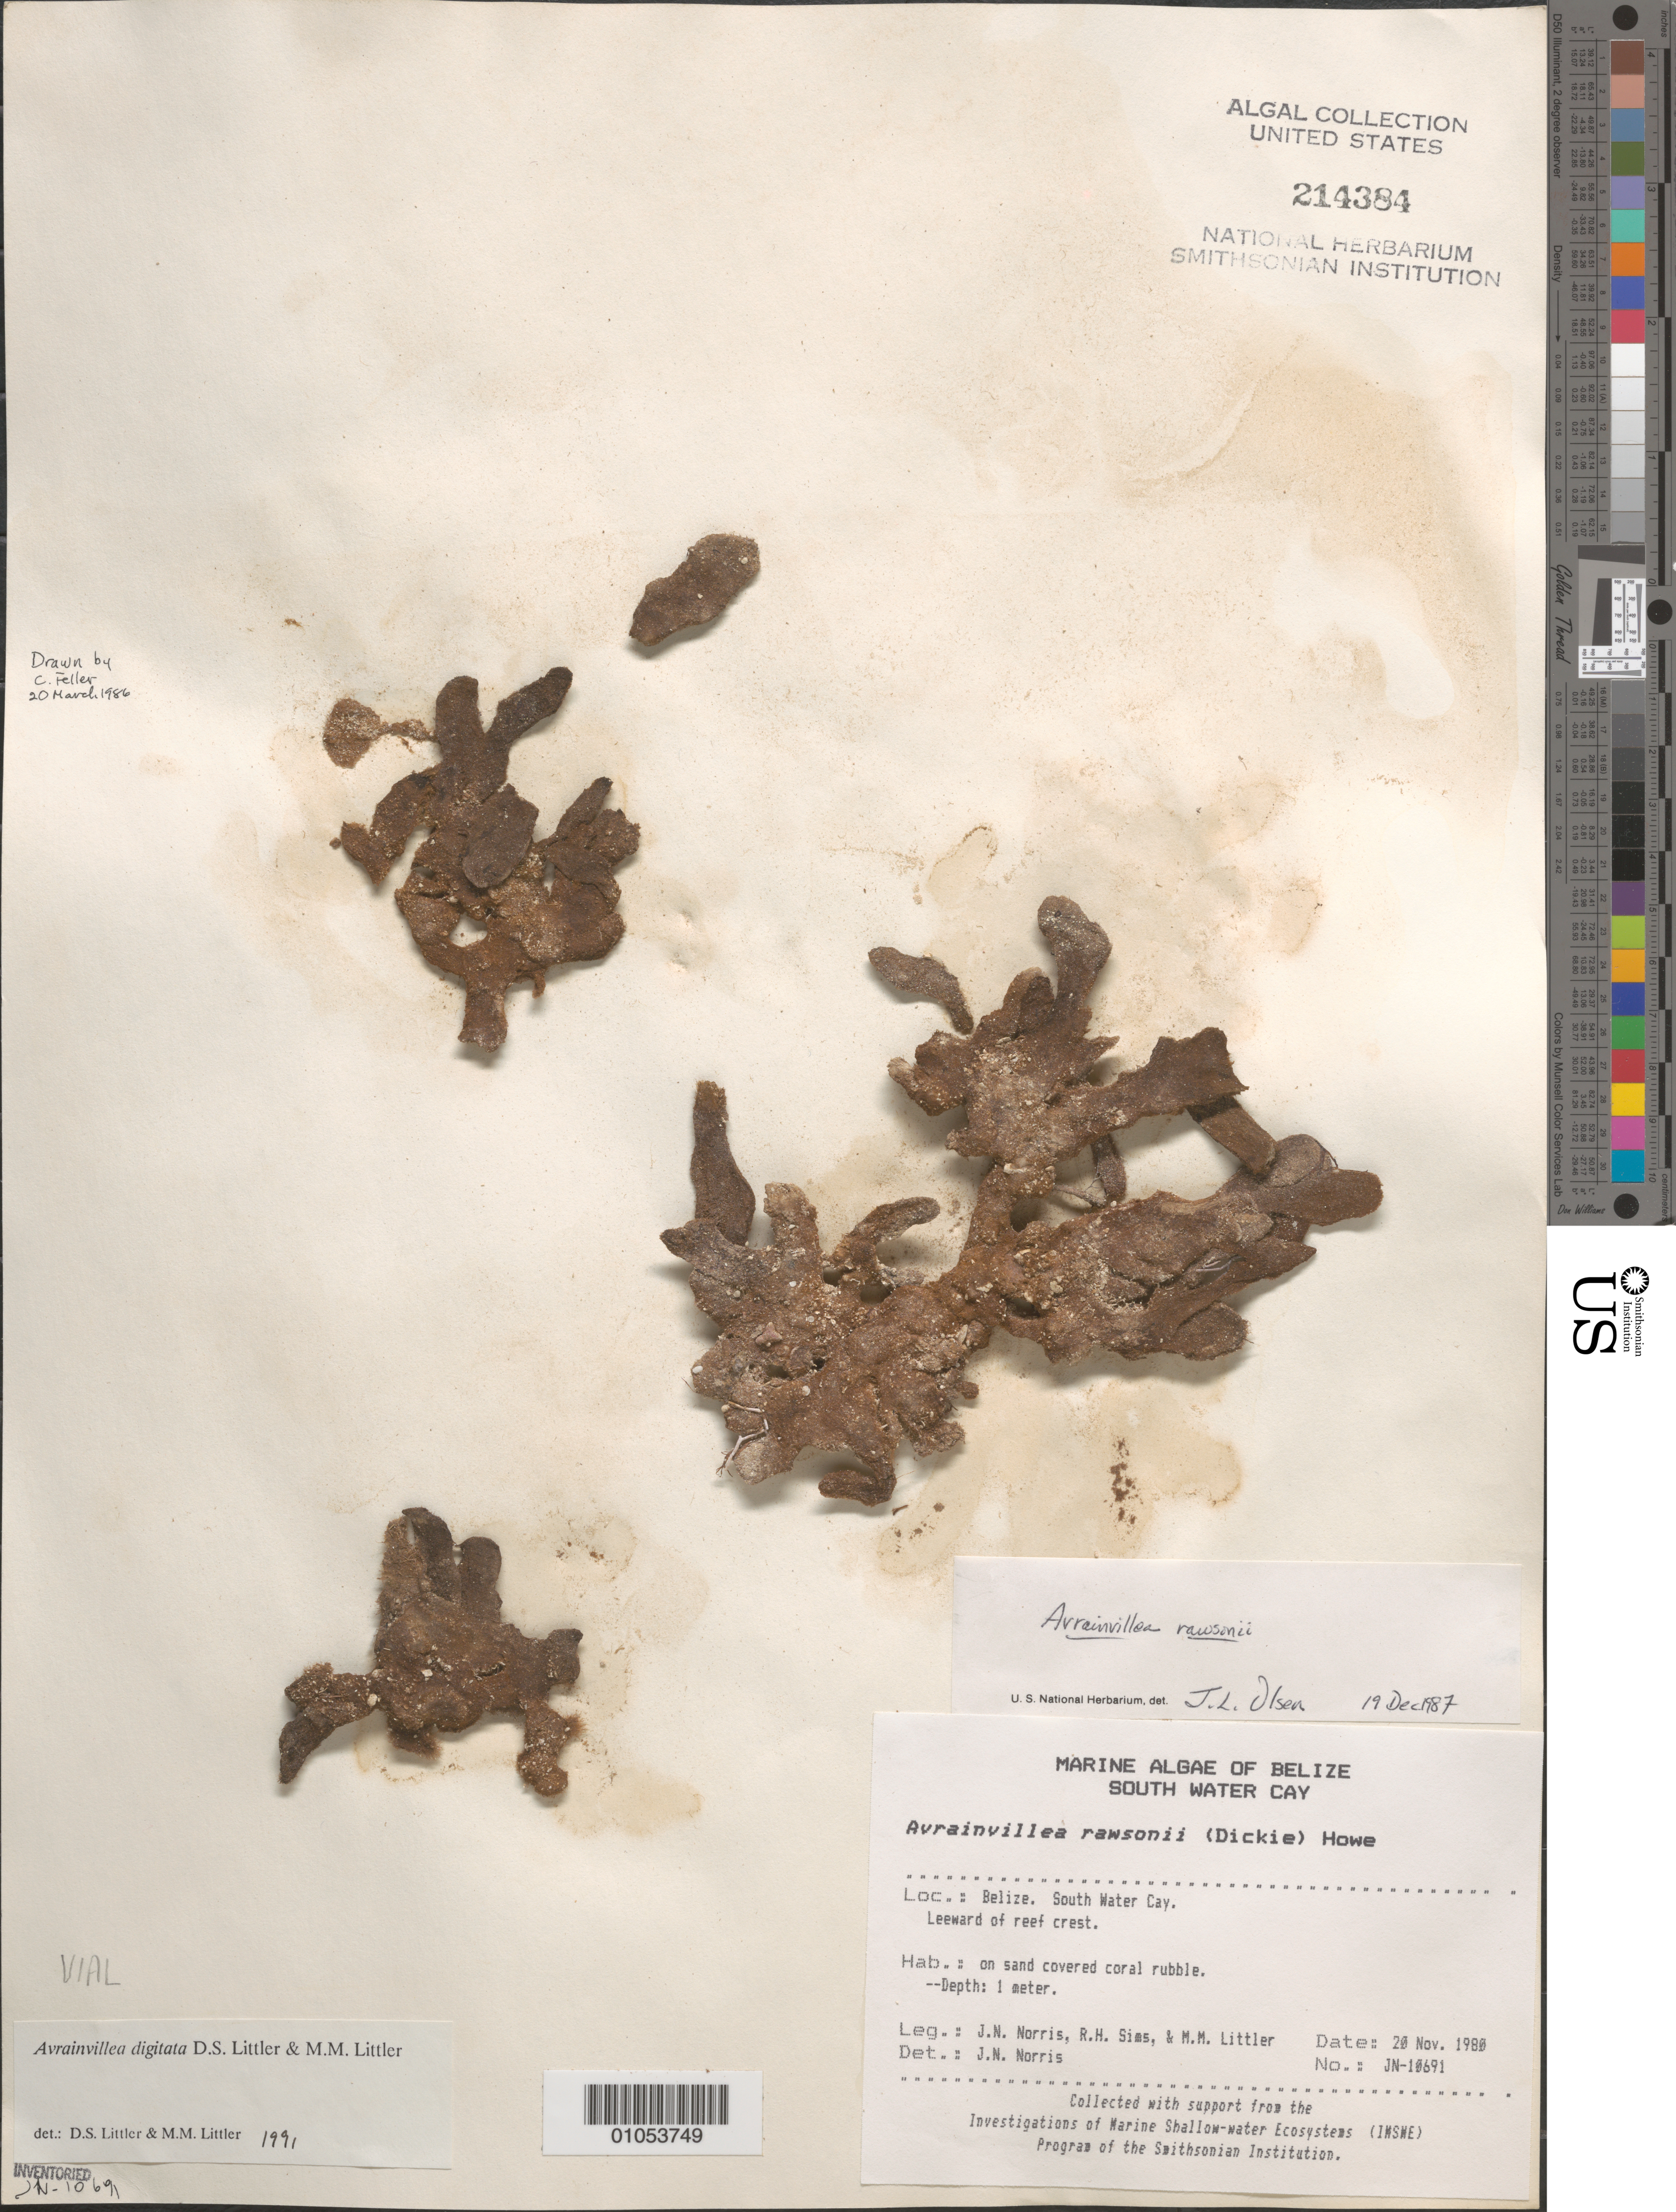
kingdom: Plantae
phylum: Chlorophyta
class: Ulvophyceae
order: Bryopsidales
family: Dichotomosiphonaceae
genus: Avrainvillea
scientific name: Avrainvillea digitata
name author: D.S. Littler & Littler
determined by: Littler, D. S.; Littler, M. M.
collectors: J. N. Norris, R. H. Sims & M. M. Littler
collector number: JN-10691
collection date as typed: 20 Nov 1980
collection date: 1980-11-20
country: Belize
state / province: Stann Creek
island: South Water Cay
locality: Leeward of reef crest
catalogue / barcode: US 214384